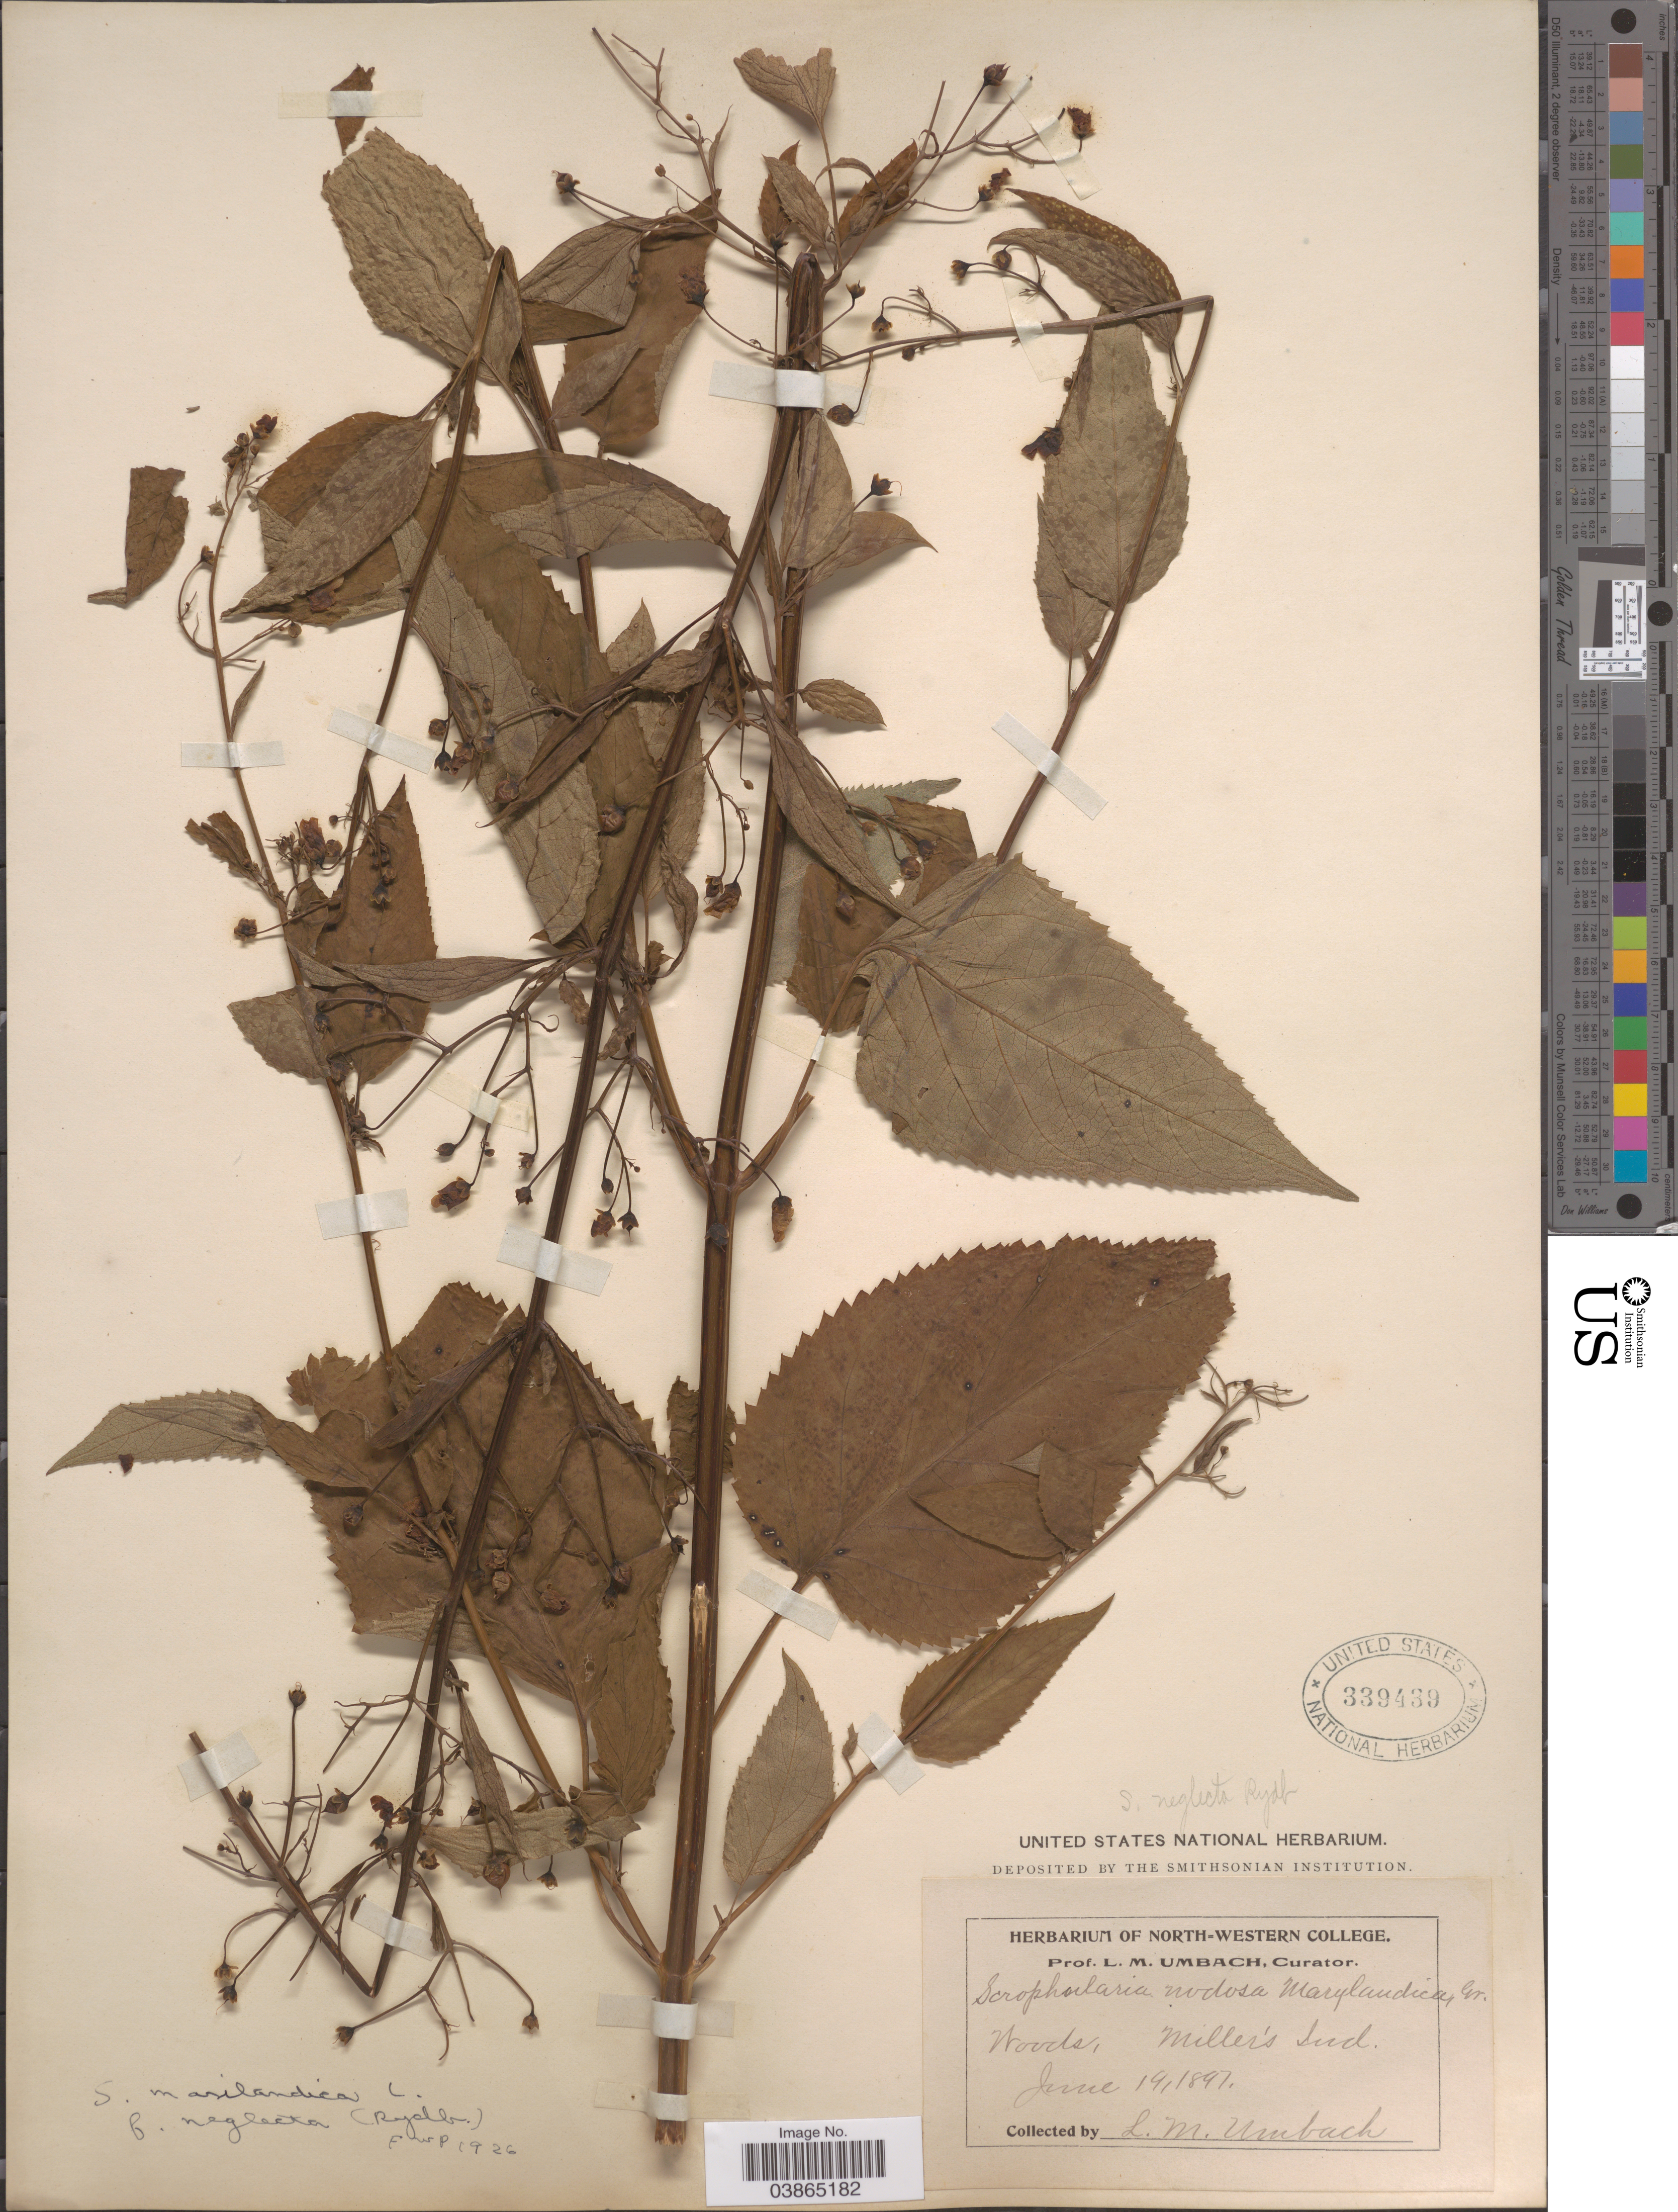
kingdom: Plantae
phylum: Tracheophyta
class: Magnoliopsida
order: Lamiales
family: Scrophulariaceae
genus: Scrophularia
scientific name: Scrophularia marylandica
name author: Georgi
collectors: L. M. Umbach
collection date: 1897-06-19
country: United States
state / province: Indiana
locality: Miller's.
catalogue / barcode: US 339439